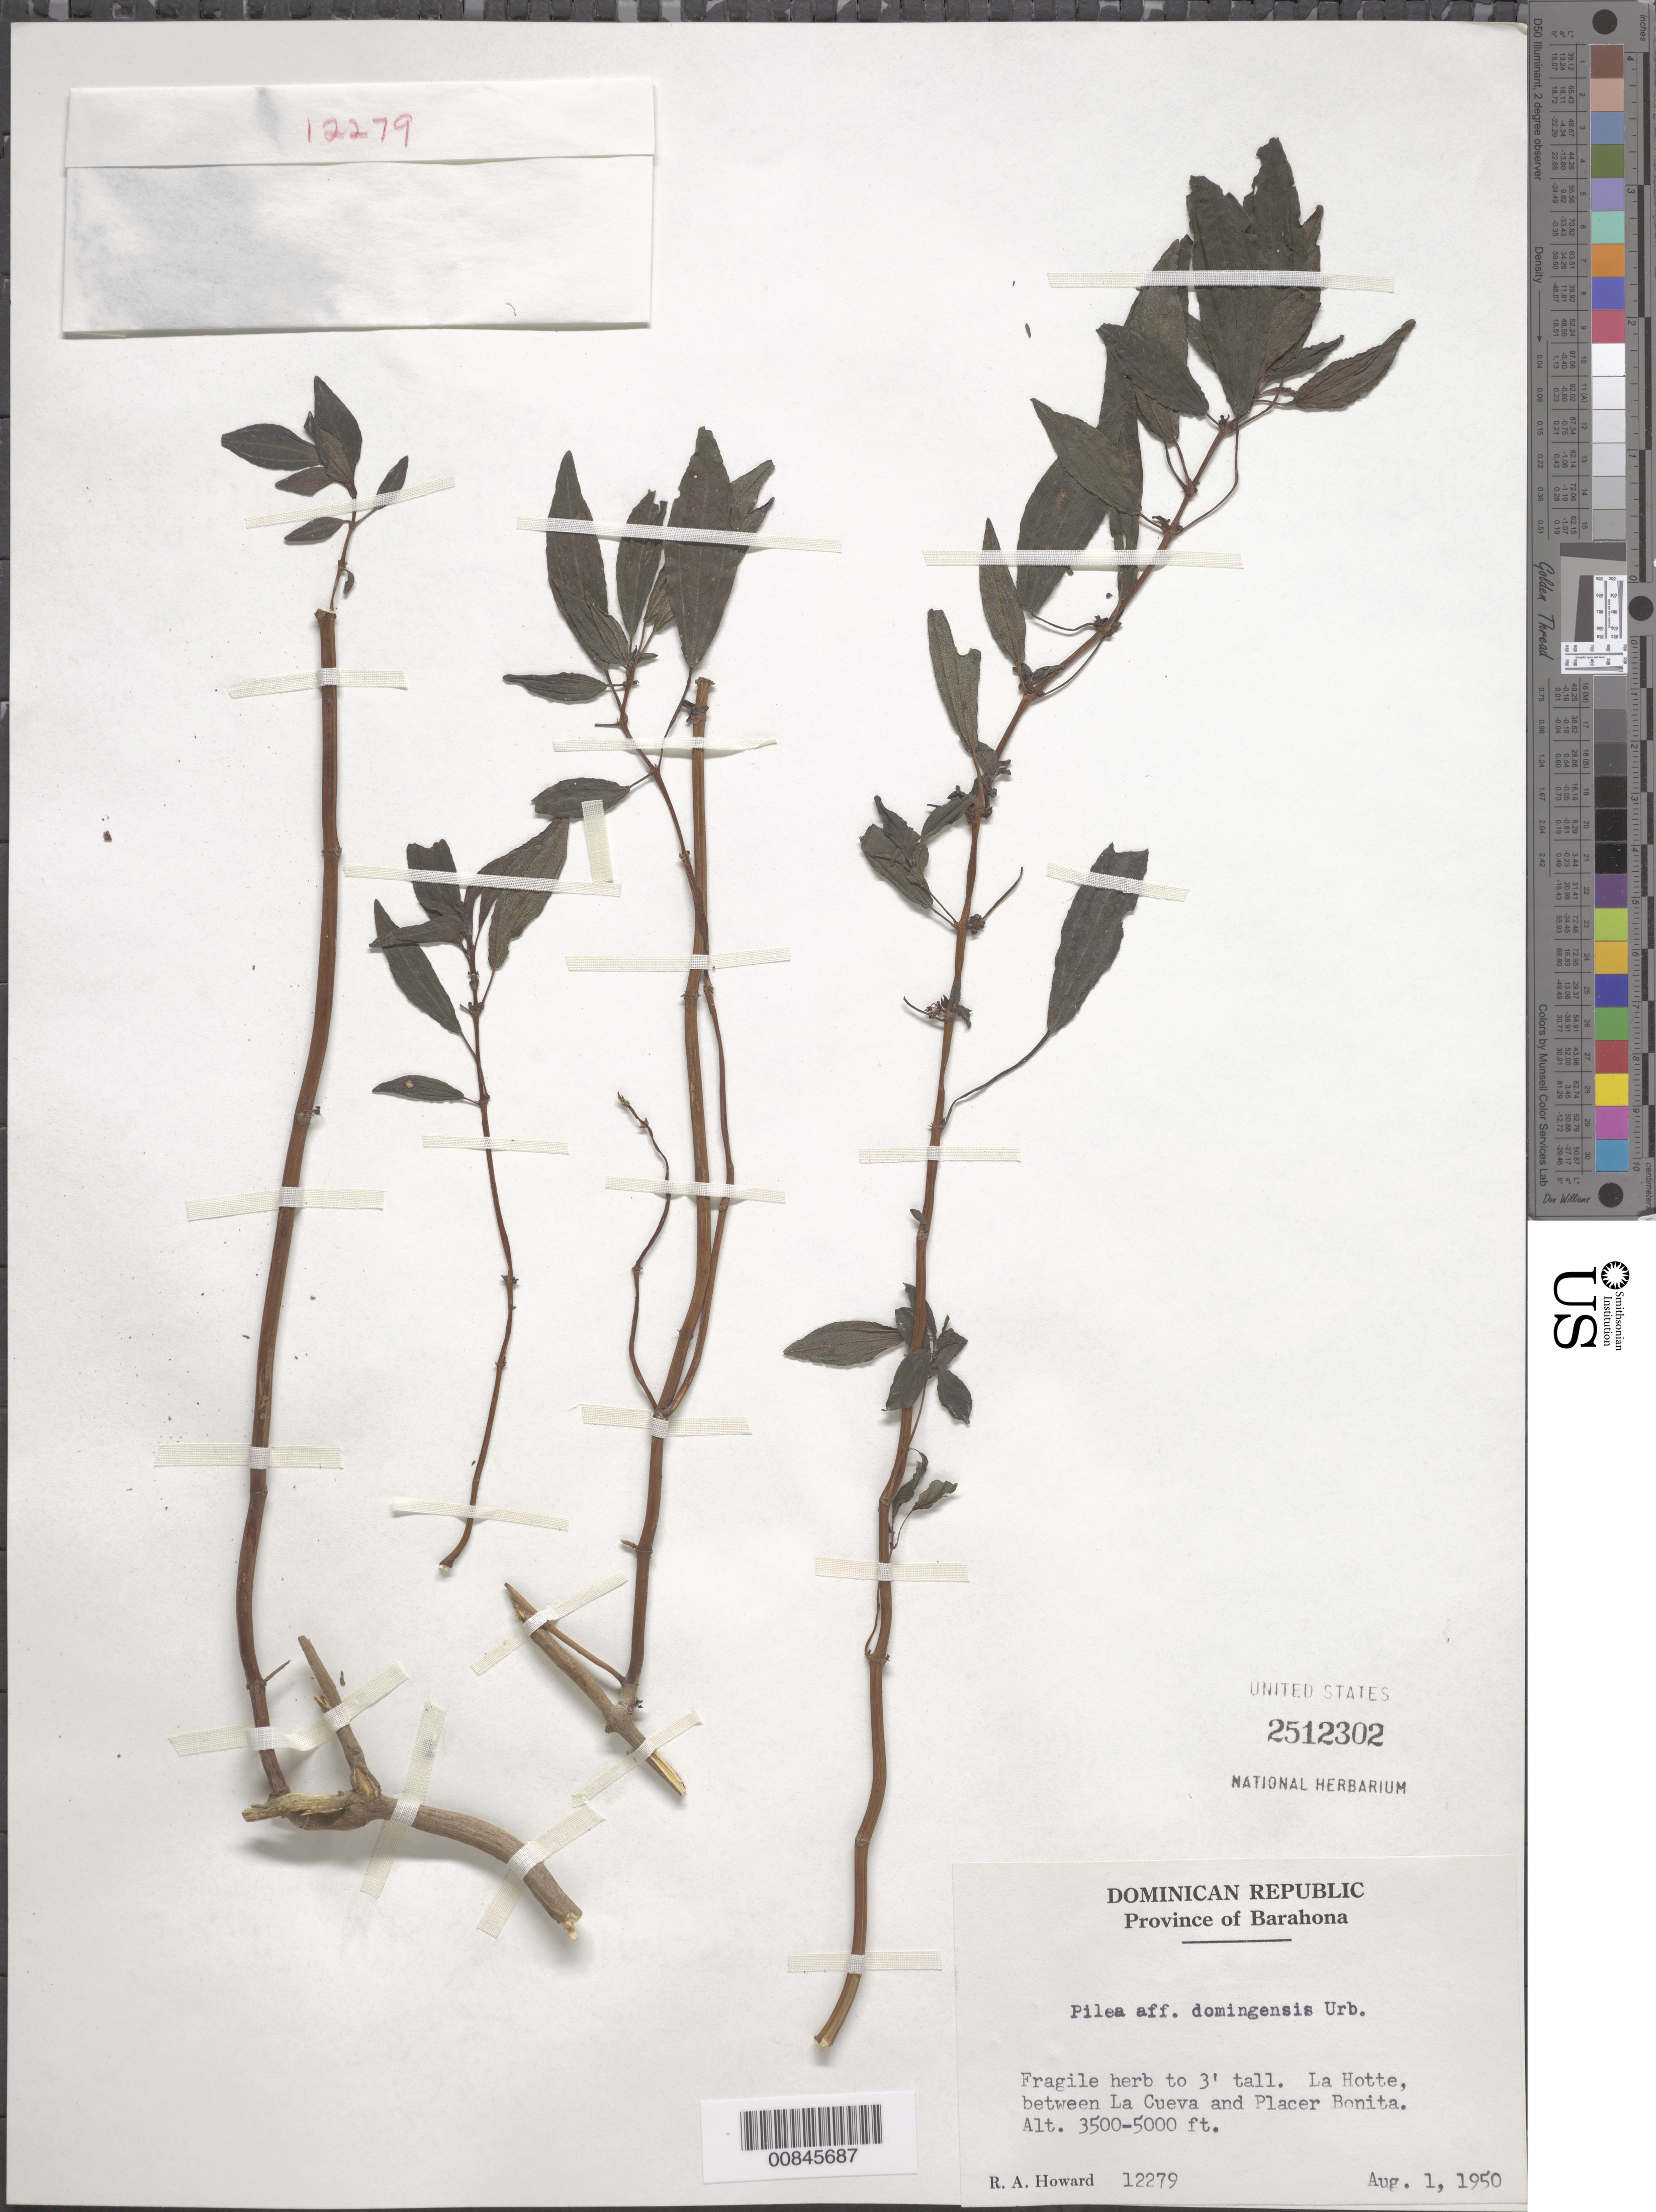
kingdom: Plantae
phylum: Tracheophyta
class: Magnoliopsida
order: Rosales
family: Urticaceae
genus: Pilea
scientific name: Pilea domingensis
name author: Urb.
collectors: R. A. Howard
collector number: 12279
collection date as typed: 01 Aug 1950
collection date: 1950-08-01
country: Dominican Republic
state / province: Barahona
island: Hispaniola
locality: La Hotte, between La Cueva and Placer Bonita.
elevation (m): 1067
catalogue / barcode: US 2512302